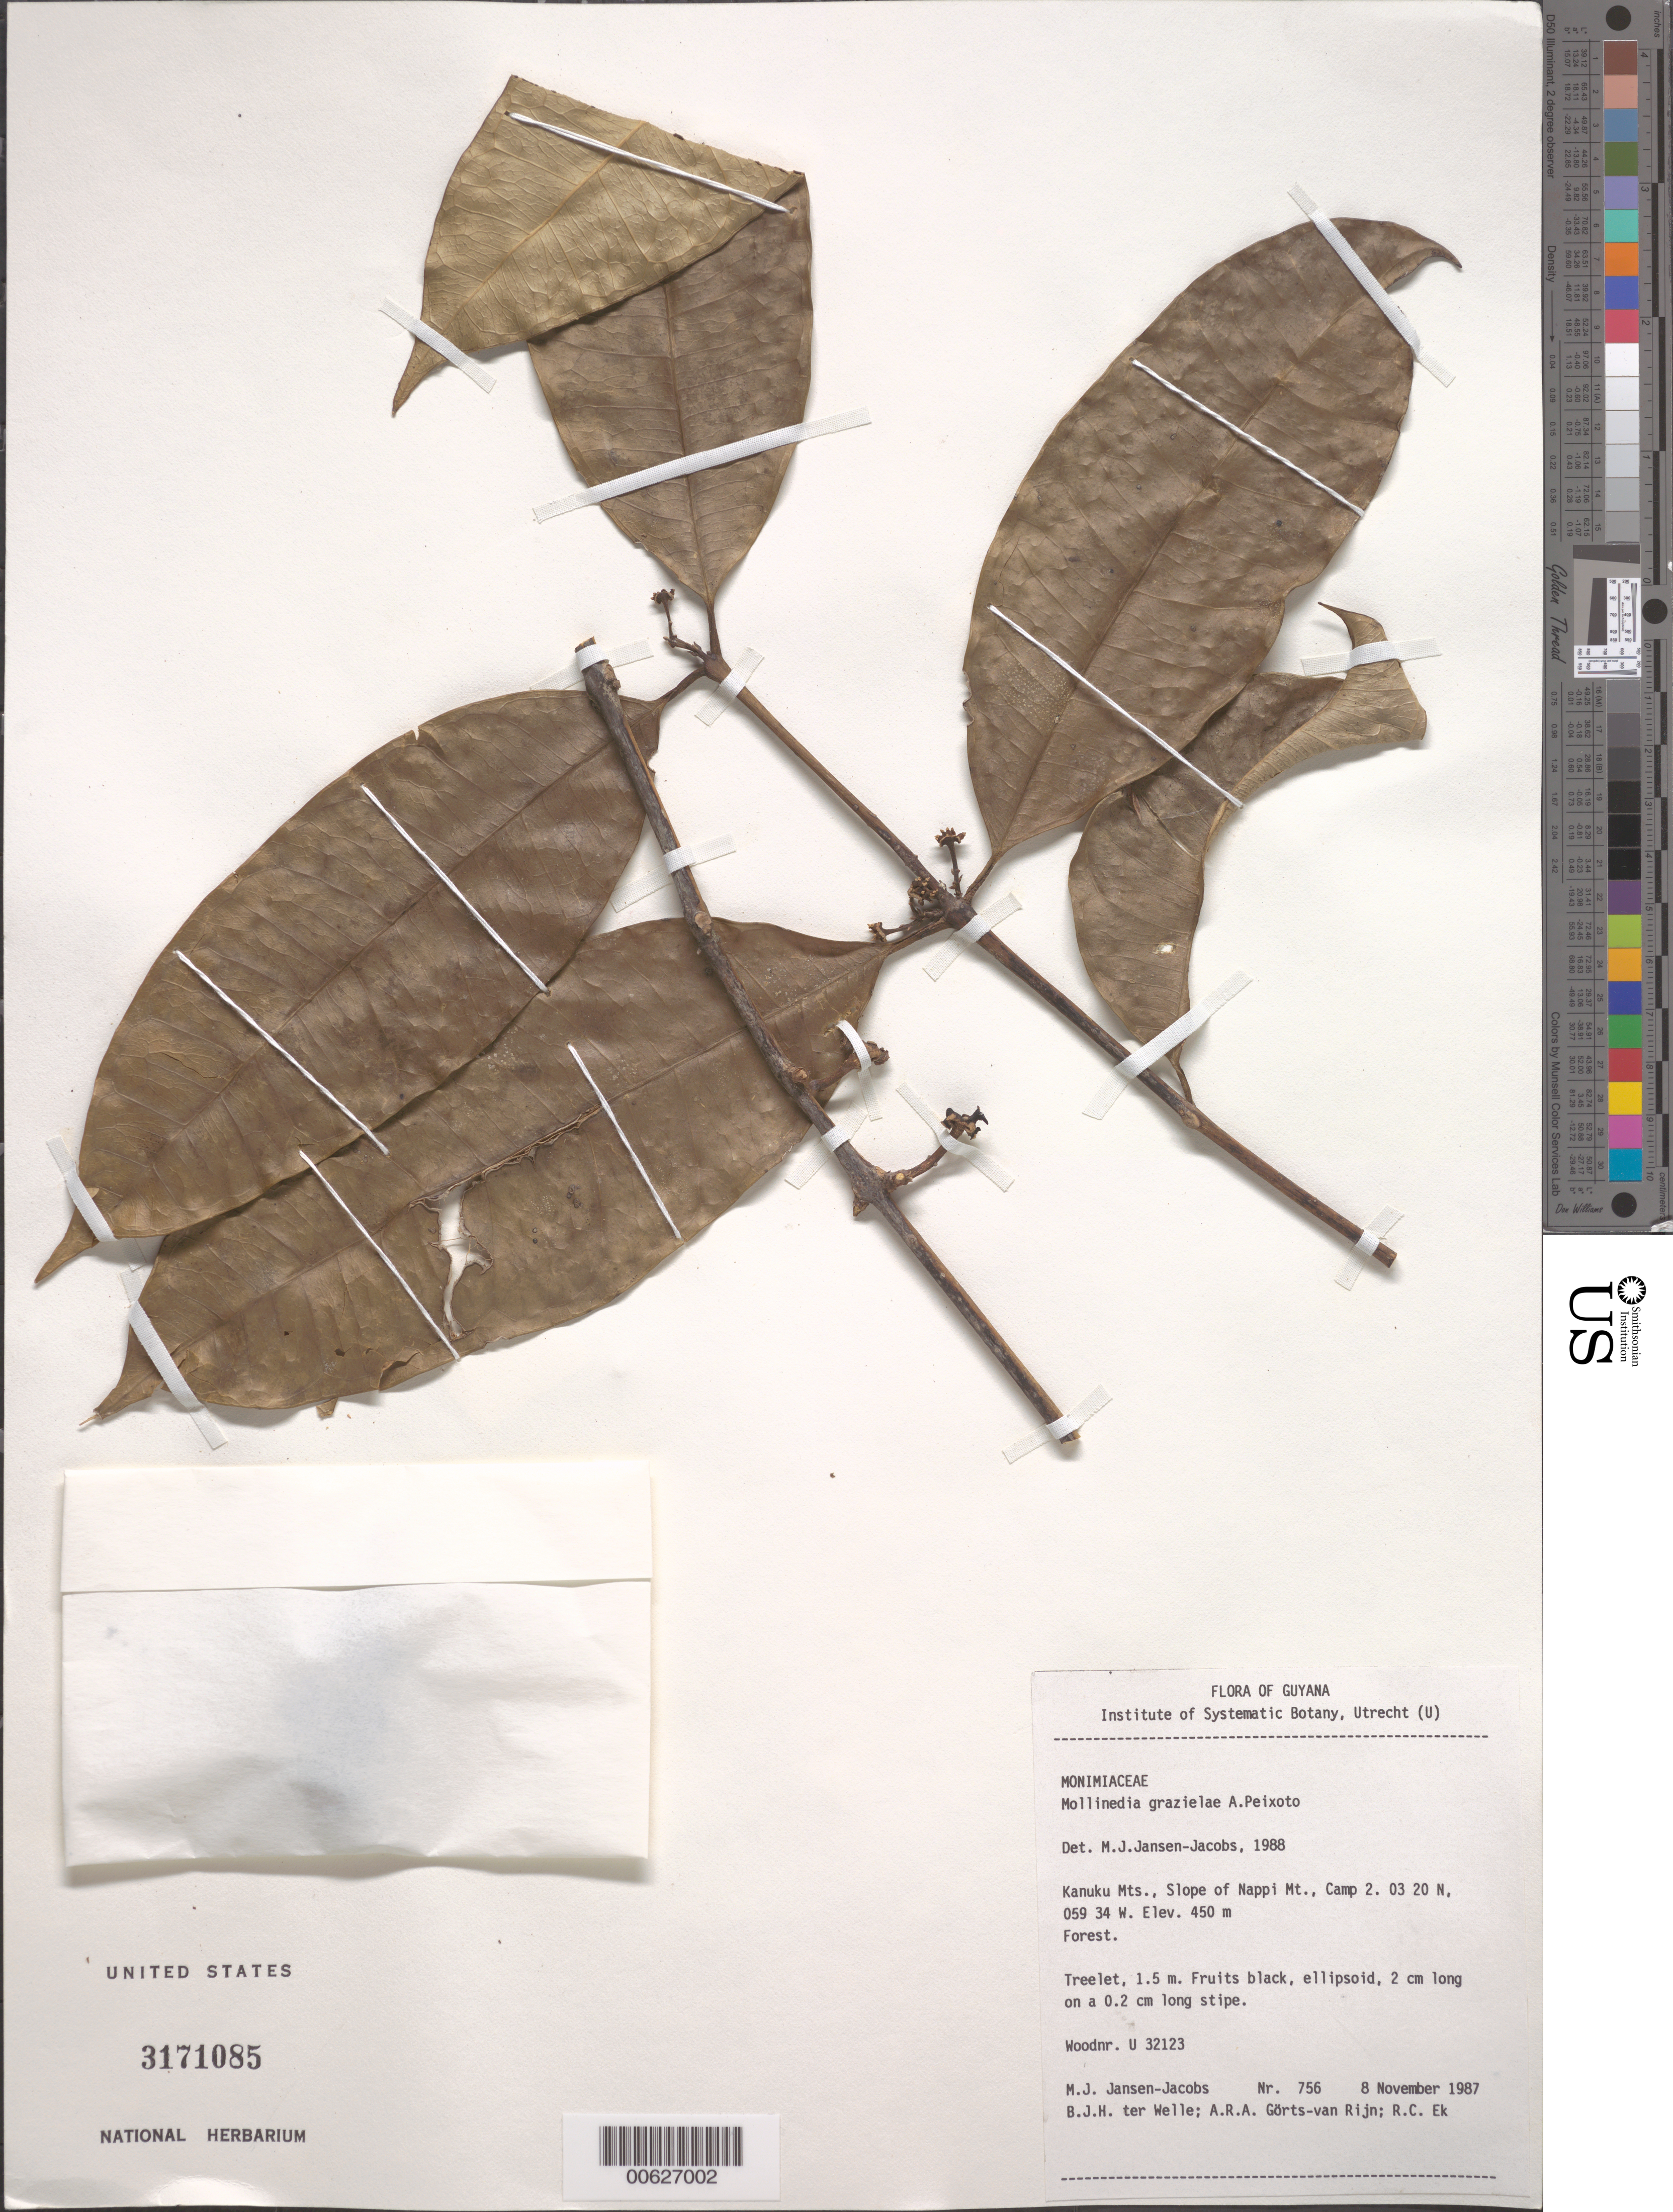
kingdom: Plantae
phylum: Tracheophyta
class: Magnoliopsida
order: Laurales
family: Monimiaceae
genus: Mollinedia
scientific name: Mollinedia grazielae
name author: Peixoto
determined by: Jansen-Jacobs, M. J., (U), Nationaal Herbarium Nederland, Utrecht University branch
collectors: M. J. Jansen-Jacobs, B. Welle, A. .R. A. Görts-van Rijn & R. C. Ek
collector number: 756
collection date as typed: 8-Nov-87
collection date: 1987-11-08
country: Guyana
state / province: U. Takutu-U. Essequibo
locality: Kanuku Mts., slope of Nappi Mt., camp 2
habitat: Forest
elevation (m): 450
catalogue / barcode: US 3171085